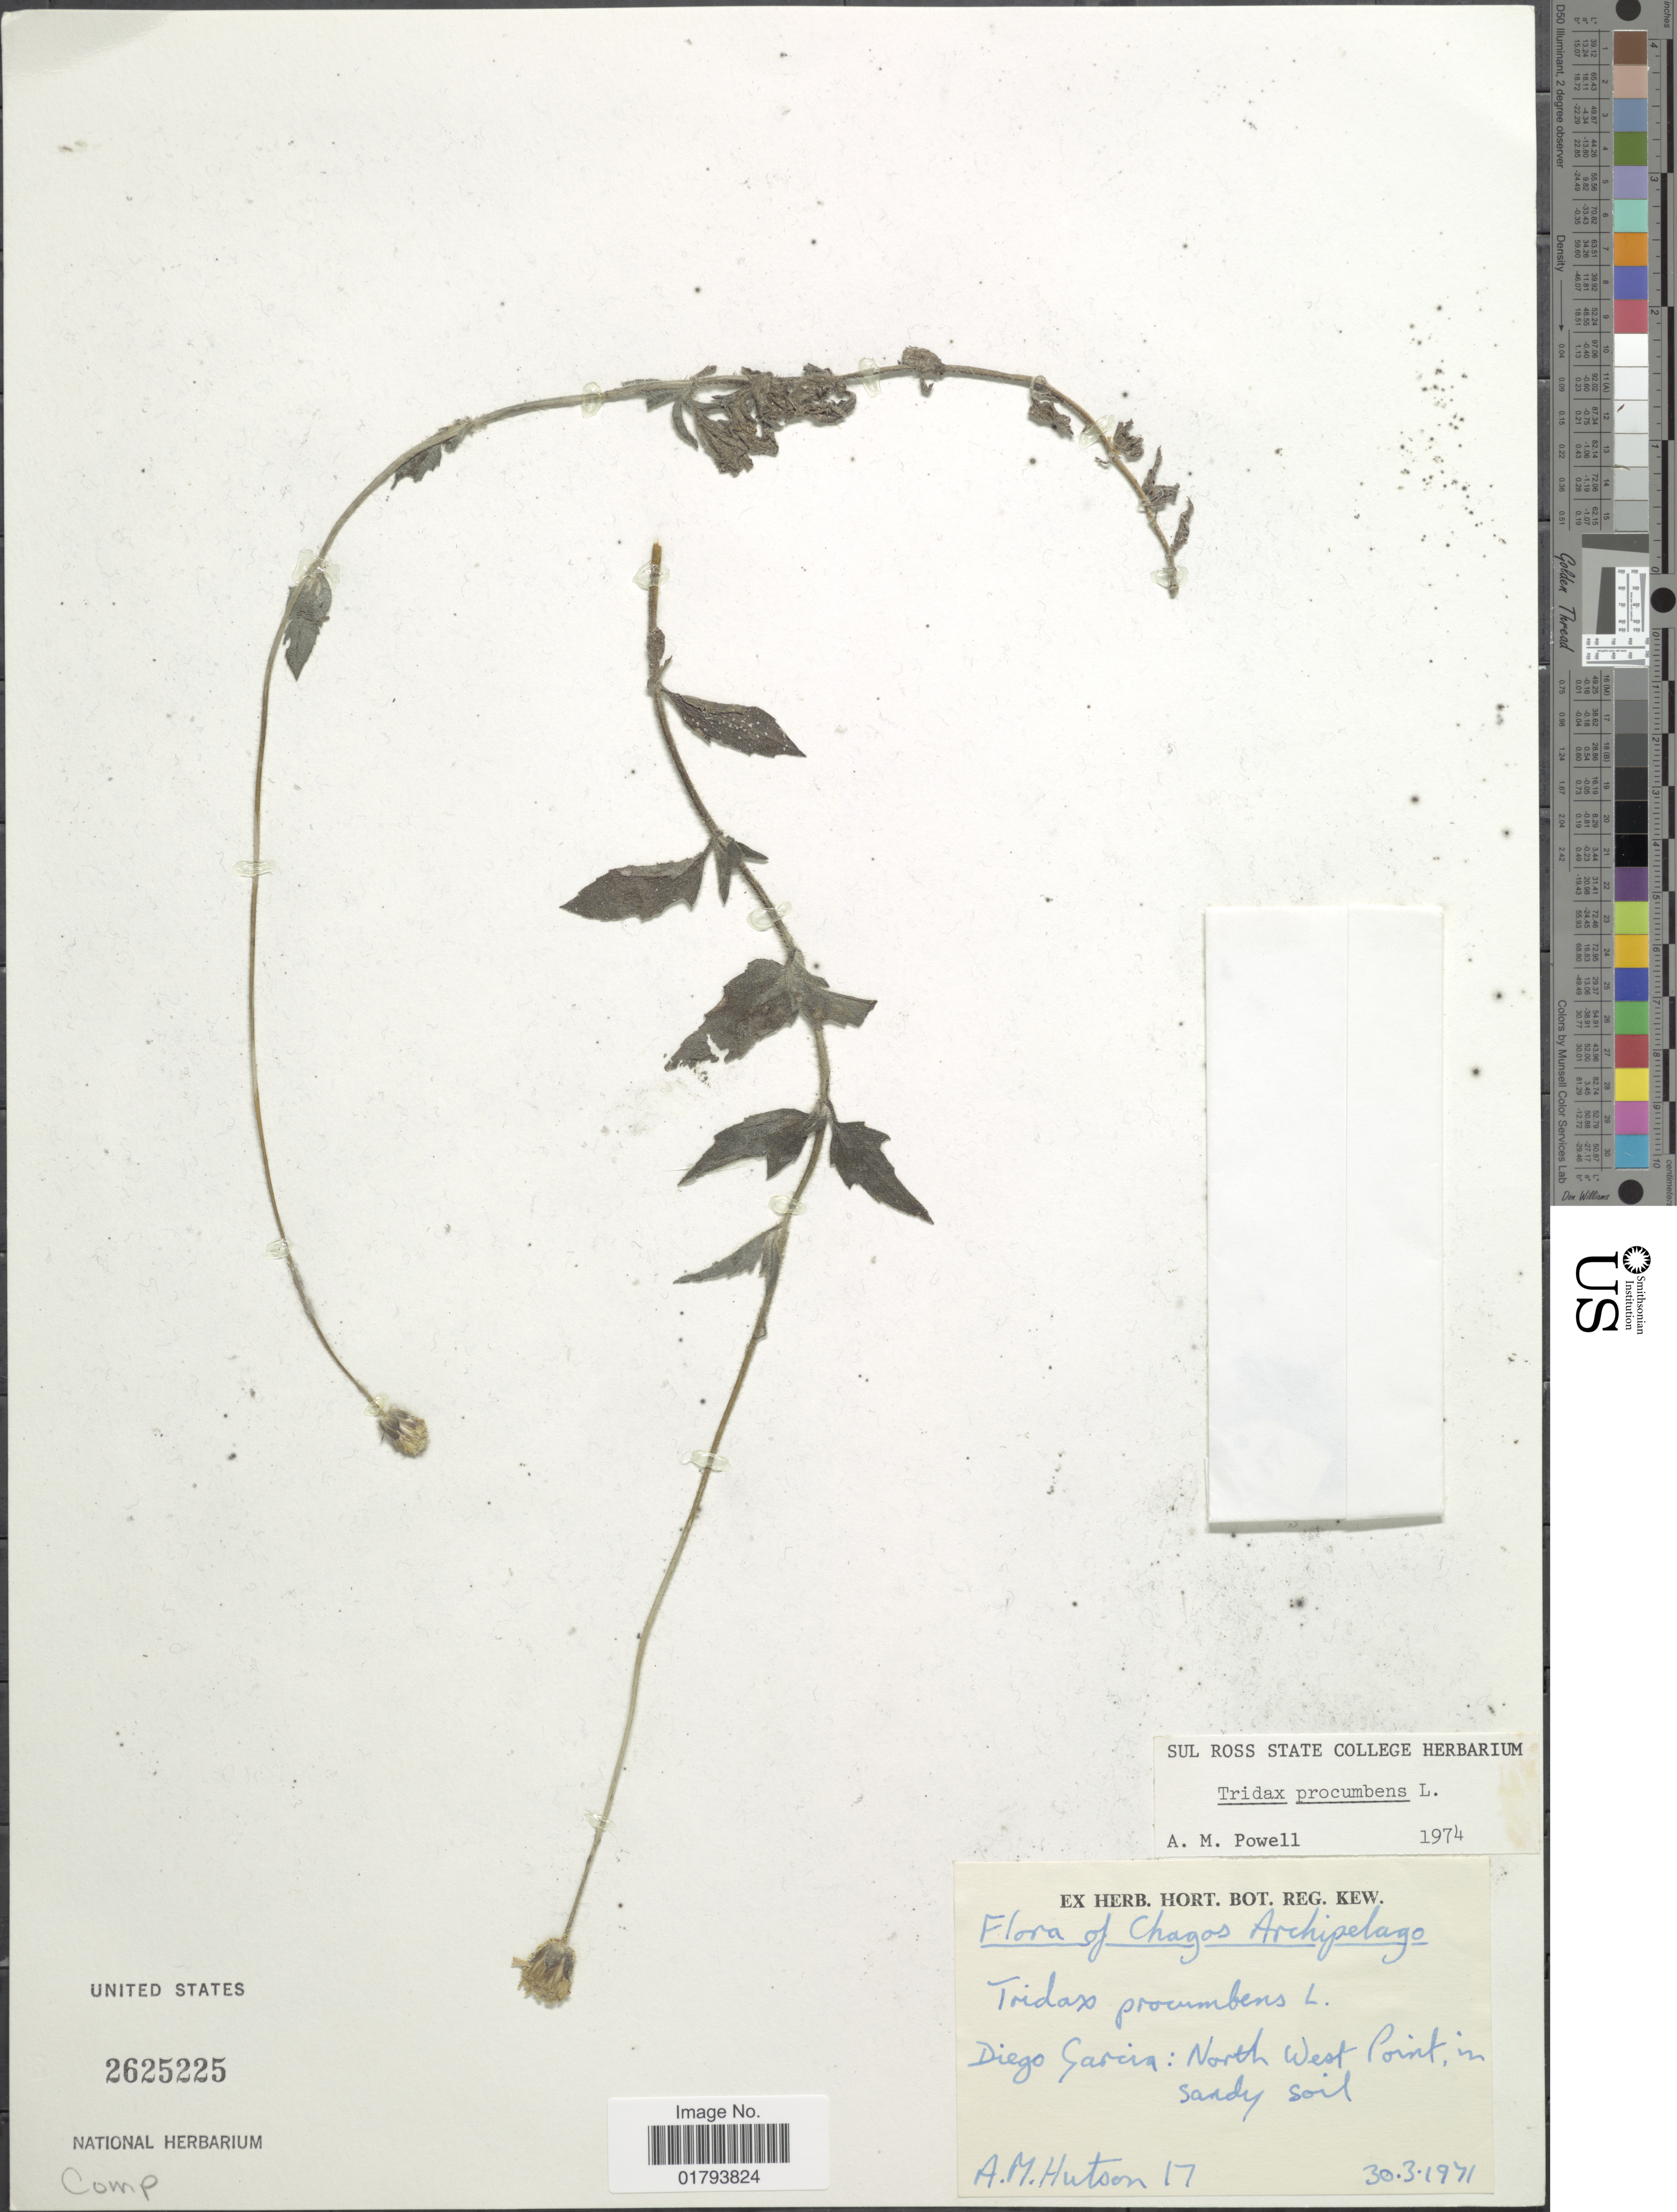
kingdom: Plantae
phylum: Tracheophyta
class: Magnoliopsida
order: Asterales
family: Asteraceae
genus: Tridax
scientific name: Tridax procumbens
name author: L.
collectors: A. Hutson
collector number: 17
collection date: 1971-03-30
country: British Indian Ocean Territory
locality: Diego Garcia: North West Point, in sandy soil, Chagos Archipelago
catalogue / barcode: US 2625225